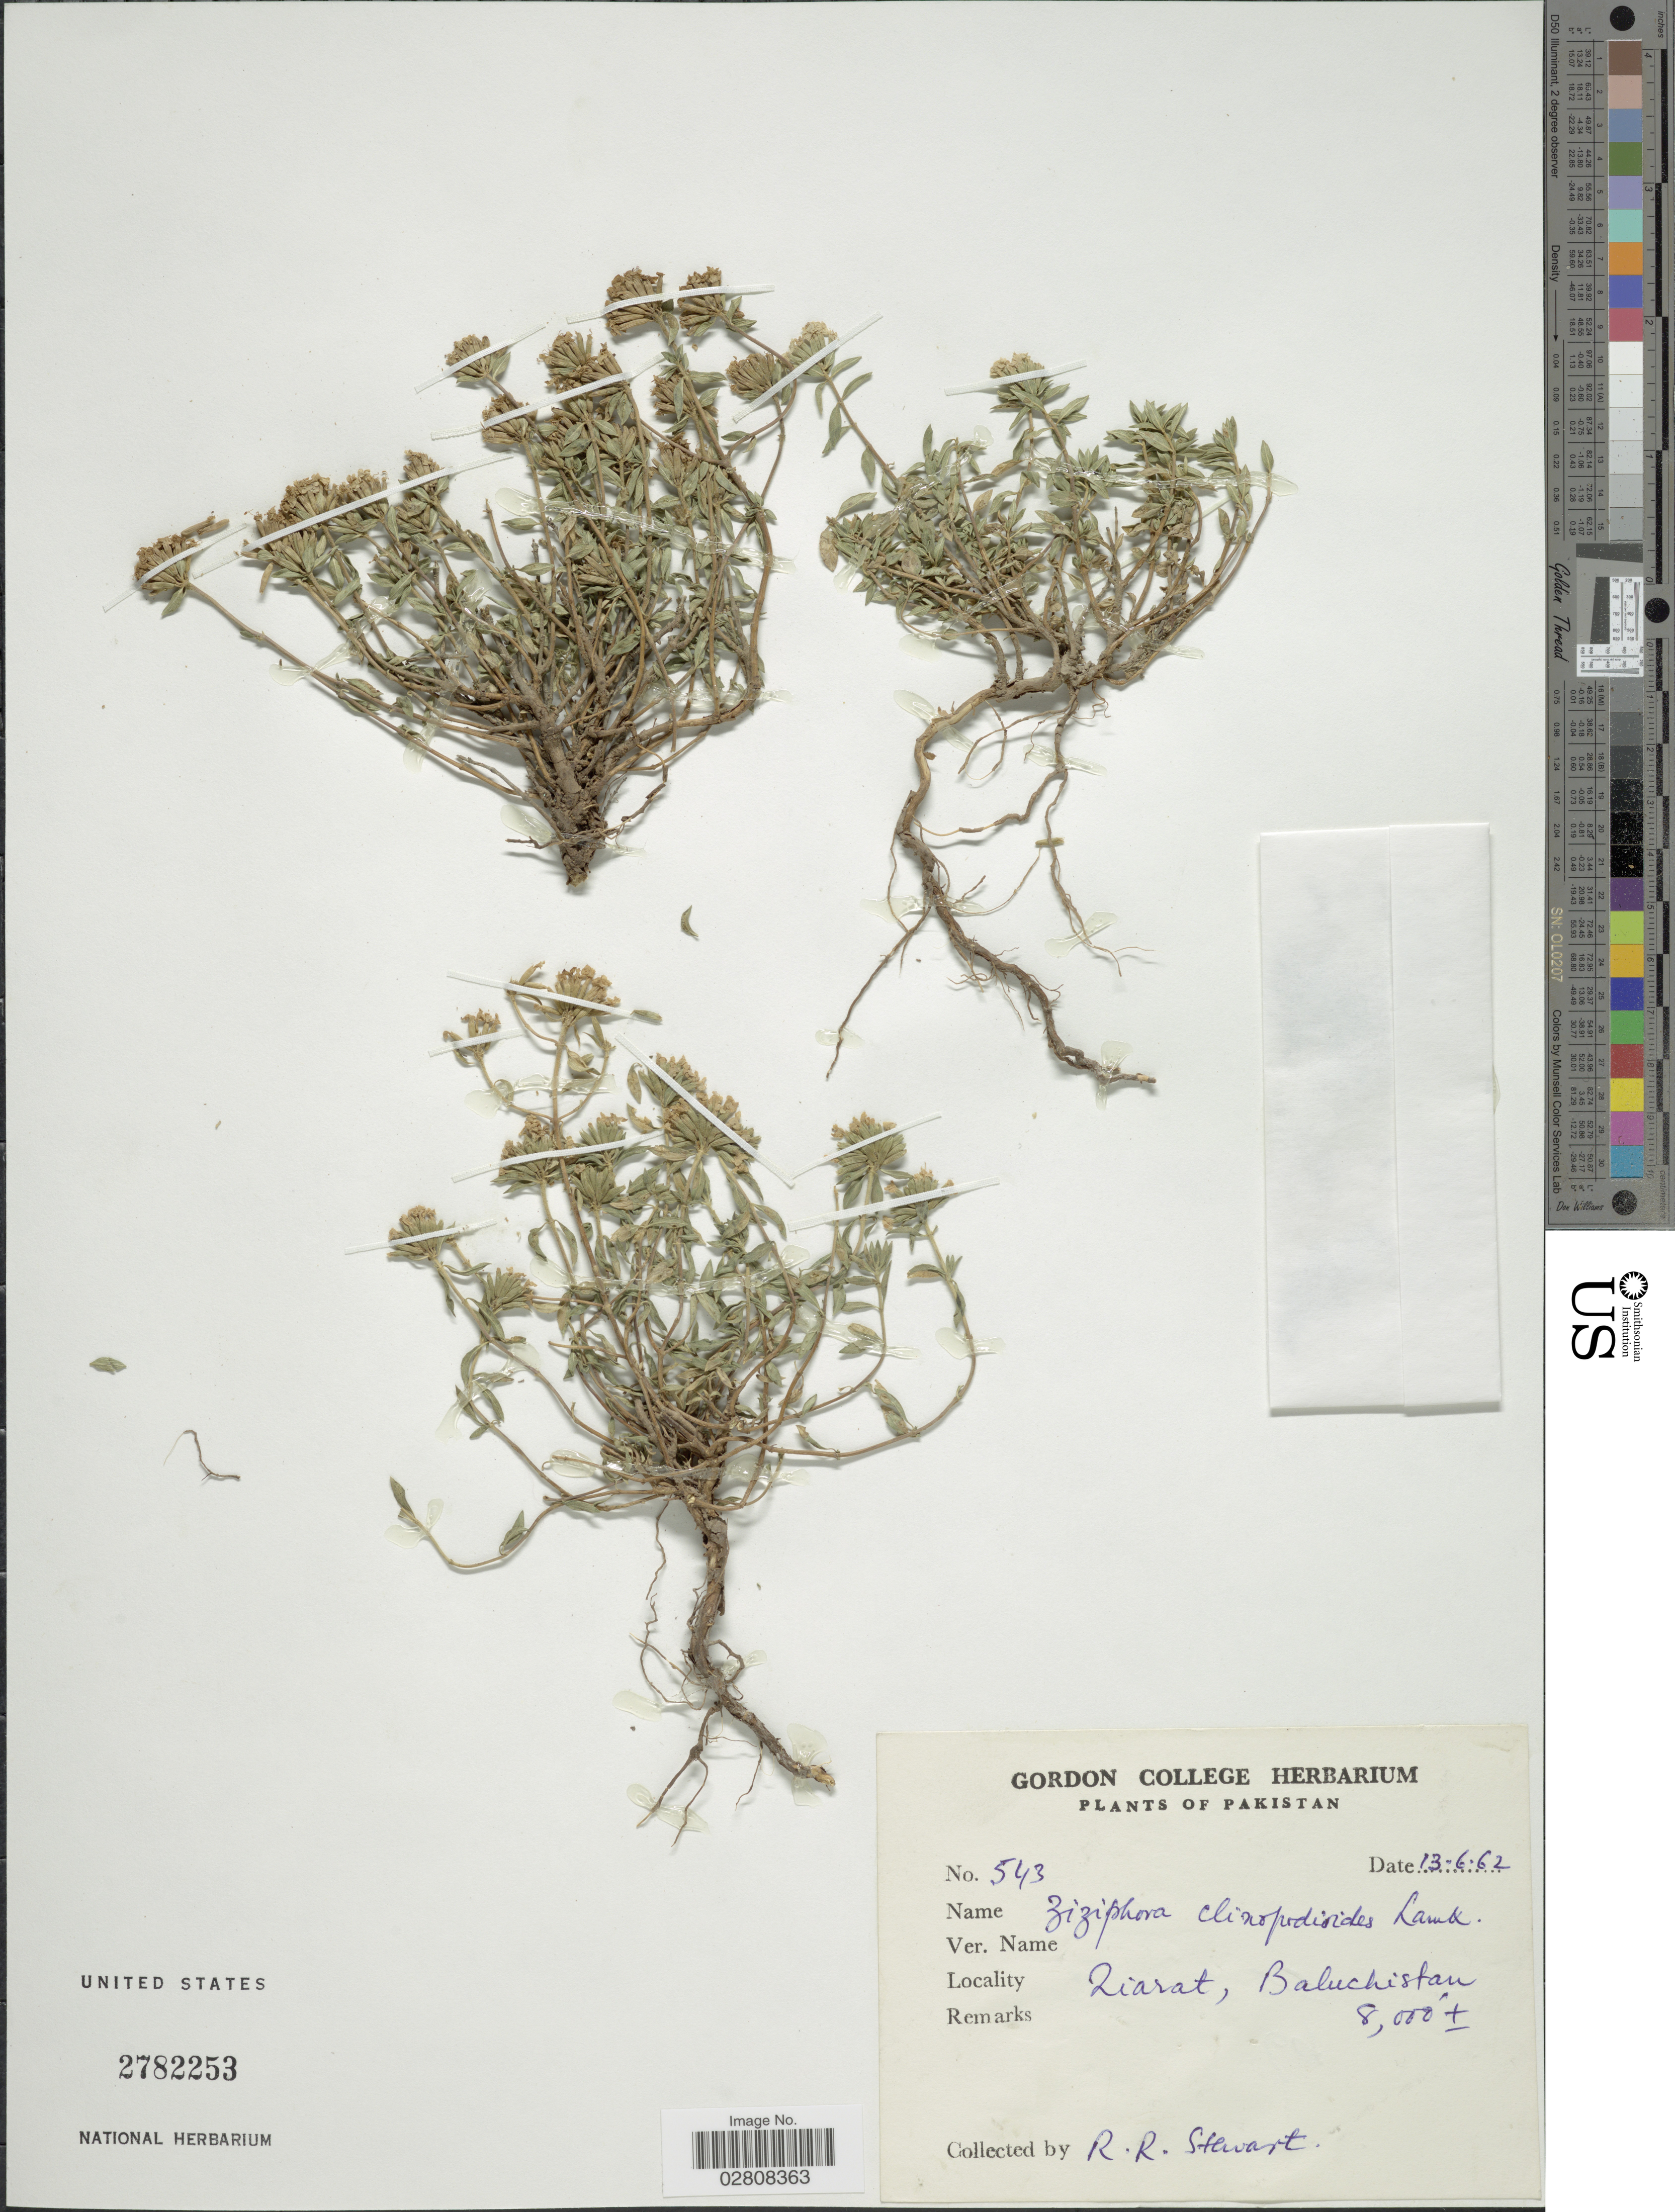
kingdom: Plantae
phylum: Tracheophyta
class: Magnoliopsida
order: Lamiales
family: Lamiaceae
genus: Ziziphora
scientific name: Ziziphora clinopodioides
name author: Lam.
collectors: R. R. Stewart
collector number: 543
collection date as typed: Transcribed d/m/y: 13/6/62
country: Pakistan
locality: Ziarat, Baluchistan.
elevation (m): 2438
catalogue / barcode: US 2782253